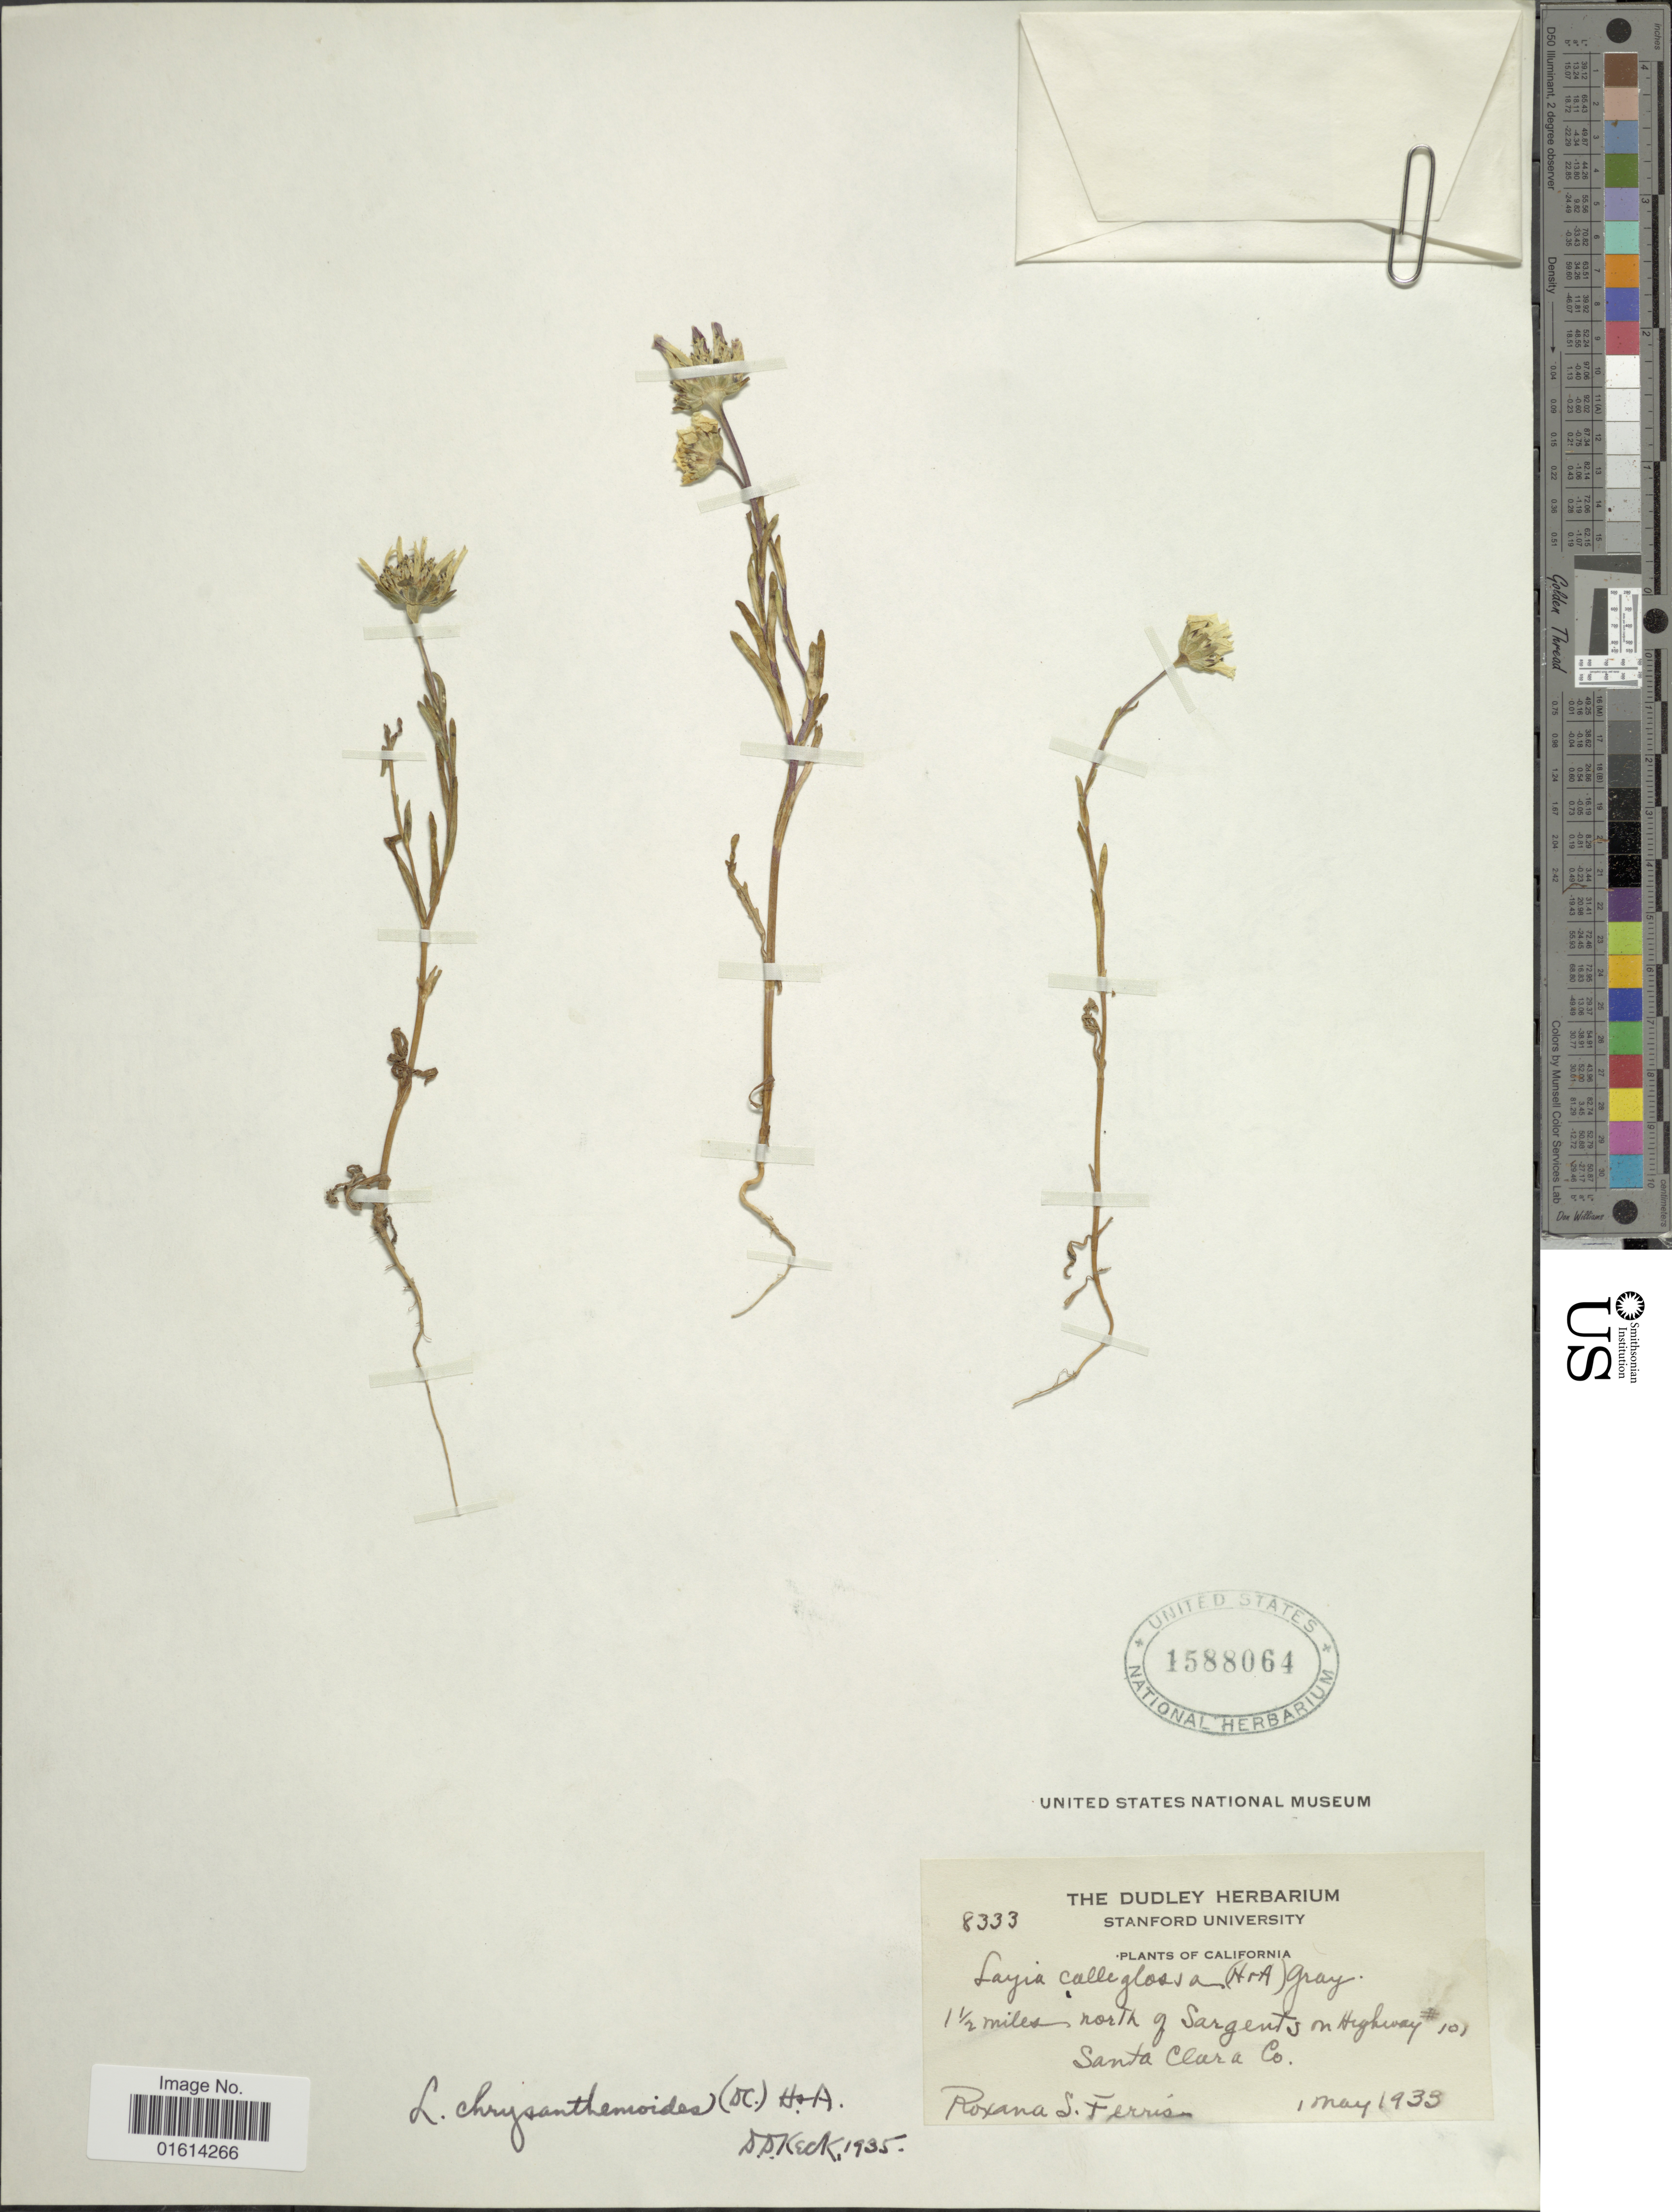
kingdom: Plantae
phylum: Tracheophyta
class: Magnoliopsida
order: Asterales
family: Asteraceae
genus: Layia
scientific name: Layia chrysanthemoides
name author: (DC.) A. Gray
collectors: R. S. Ferris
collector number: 8333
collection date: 1933-05-01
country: United States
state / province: California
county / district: Santa Clara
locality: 1 1/2 miles north of Sargents on Highway #101, Santa Clara Co.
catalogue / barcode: US 1588064